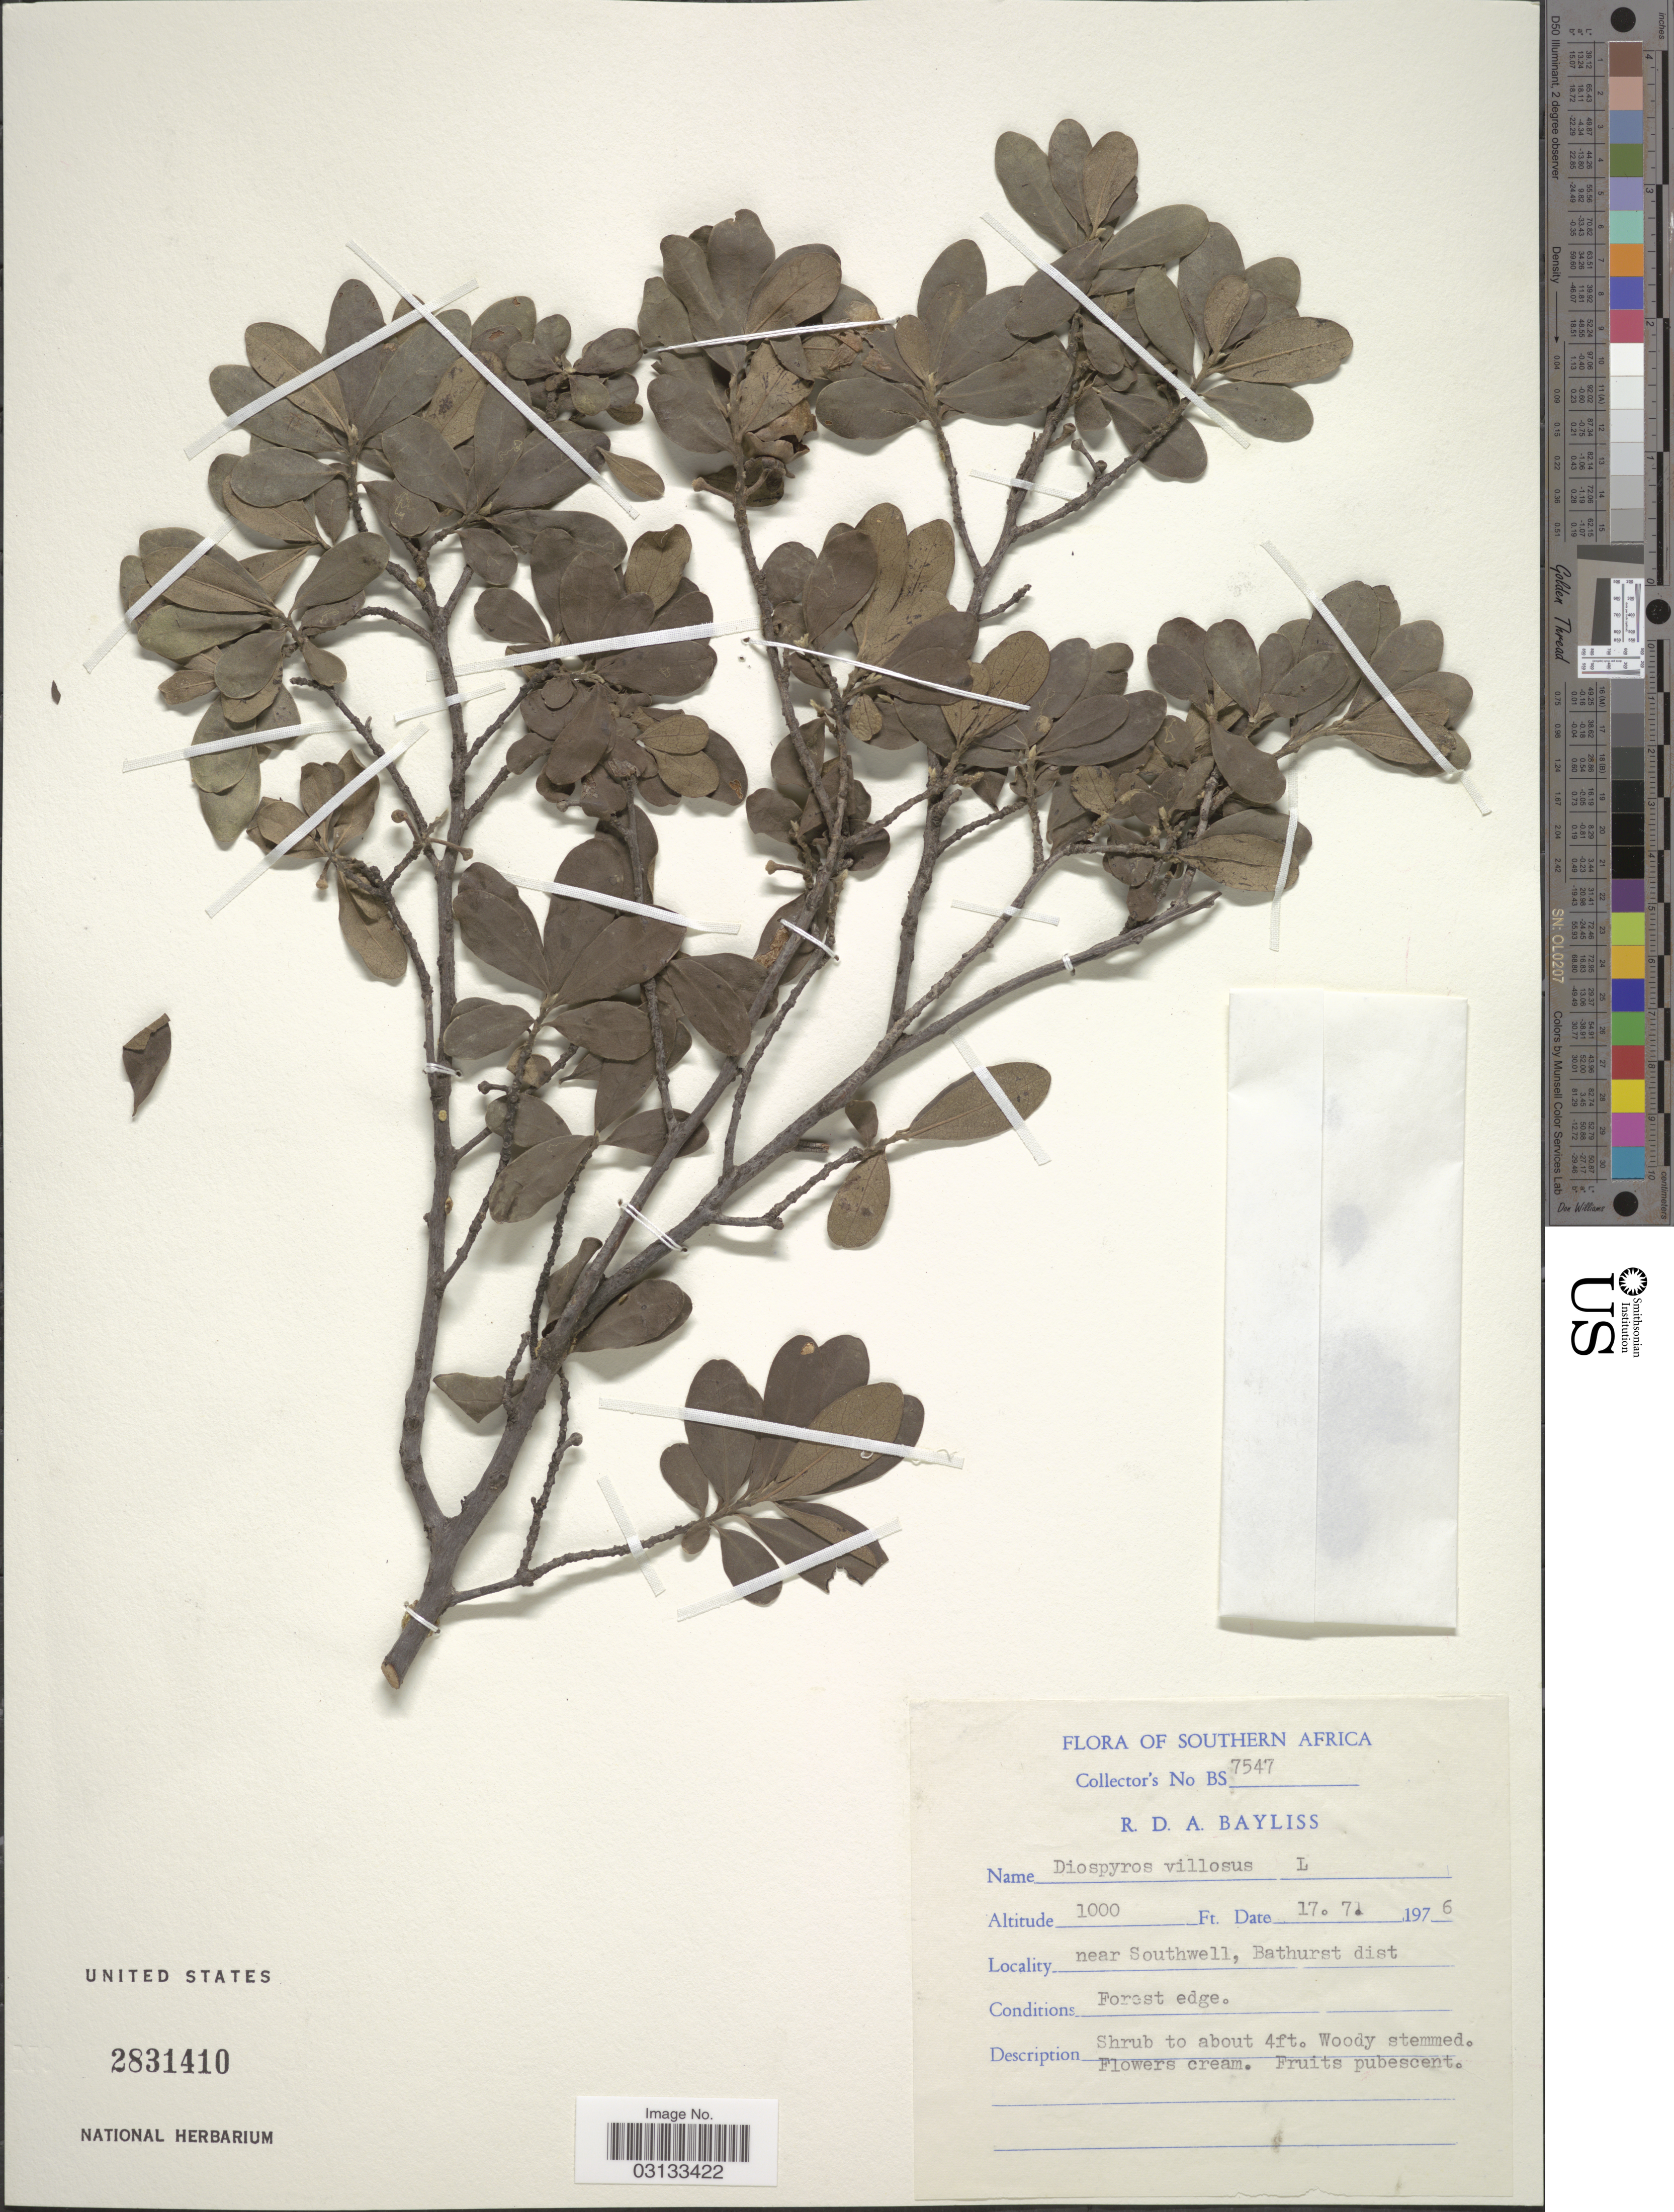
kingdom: Plantae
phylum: Tracheophyta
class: Magnoliopsida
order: Ericales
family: Ebenaceae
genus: Diospyros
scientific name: Diospyros villosa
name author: (L.) De Winter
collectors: R. Bayliss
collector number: BS 7547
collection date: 1976-07-17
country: South Africa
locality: Southern Africa, near Southwell, Bathurst dist.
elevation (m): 305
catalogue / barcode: US 2831410